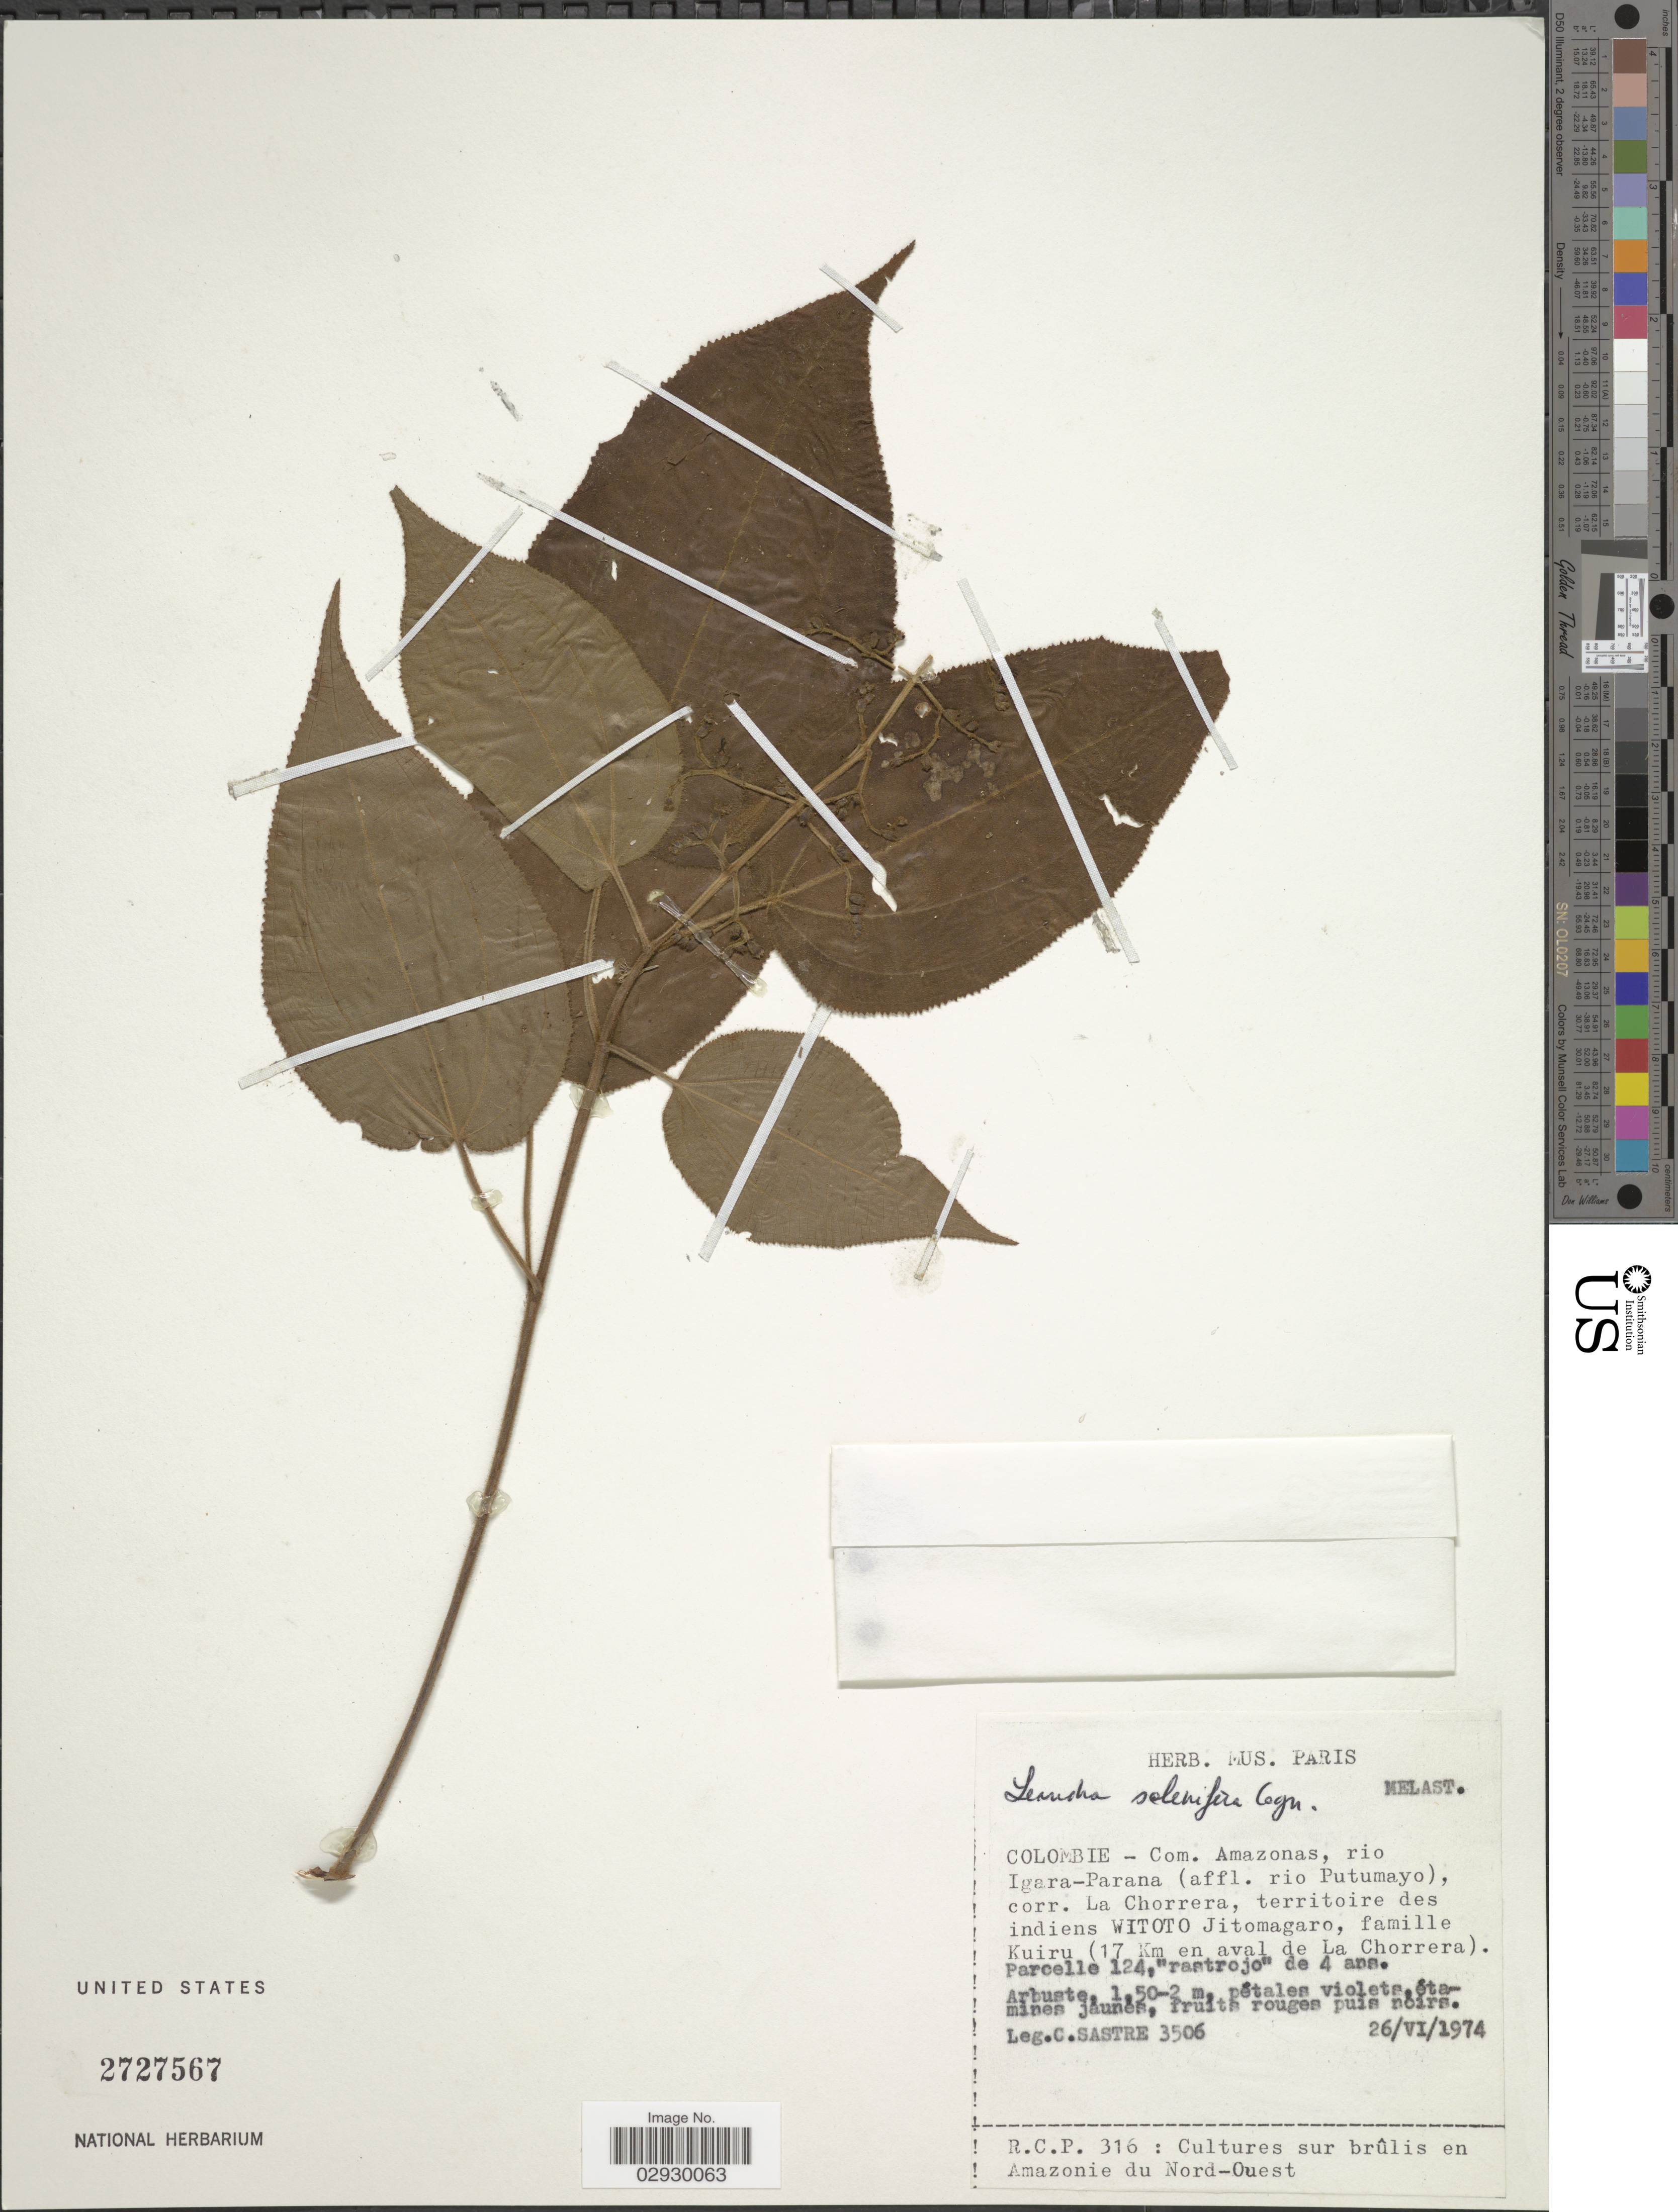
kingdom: Plantae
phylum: Tracheophyta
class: Magnoliopsida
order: Myrtales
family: Melastomataceae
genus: Leandra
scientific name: Leandra solenifera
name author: Cogn.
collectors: C. Sastre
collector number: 3506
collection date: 1974-06-26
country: Colombia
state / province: Amazônas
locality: Com. Amazonas, rio Igara-Parana (affl. rio Putumayo), corr. La Chorrera, territoire des indiens WITOTO Jitomagaro, famille Kuiru (17 Km en aval de La Chorrera). Parcelle 124, "rastrojo" de 4 ans.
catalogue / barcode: US 2727567